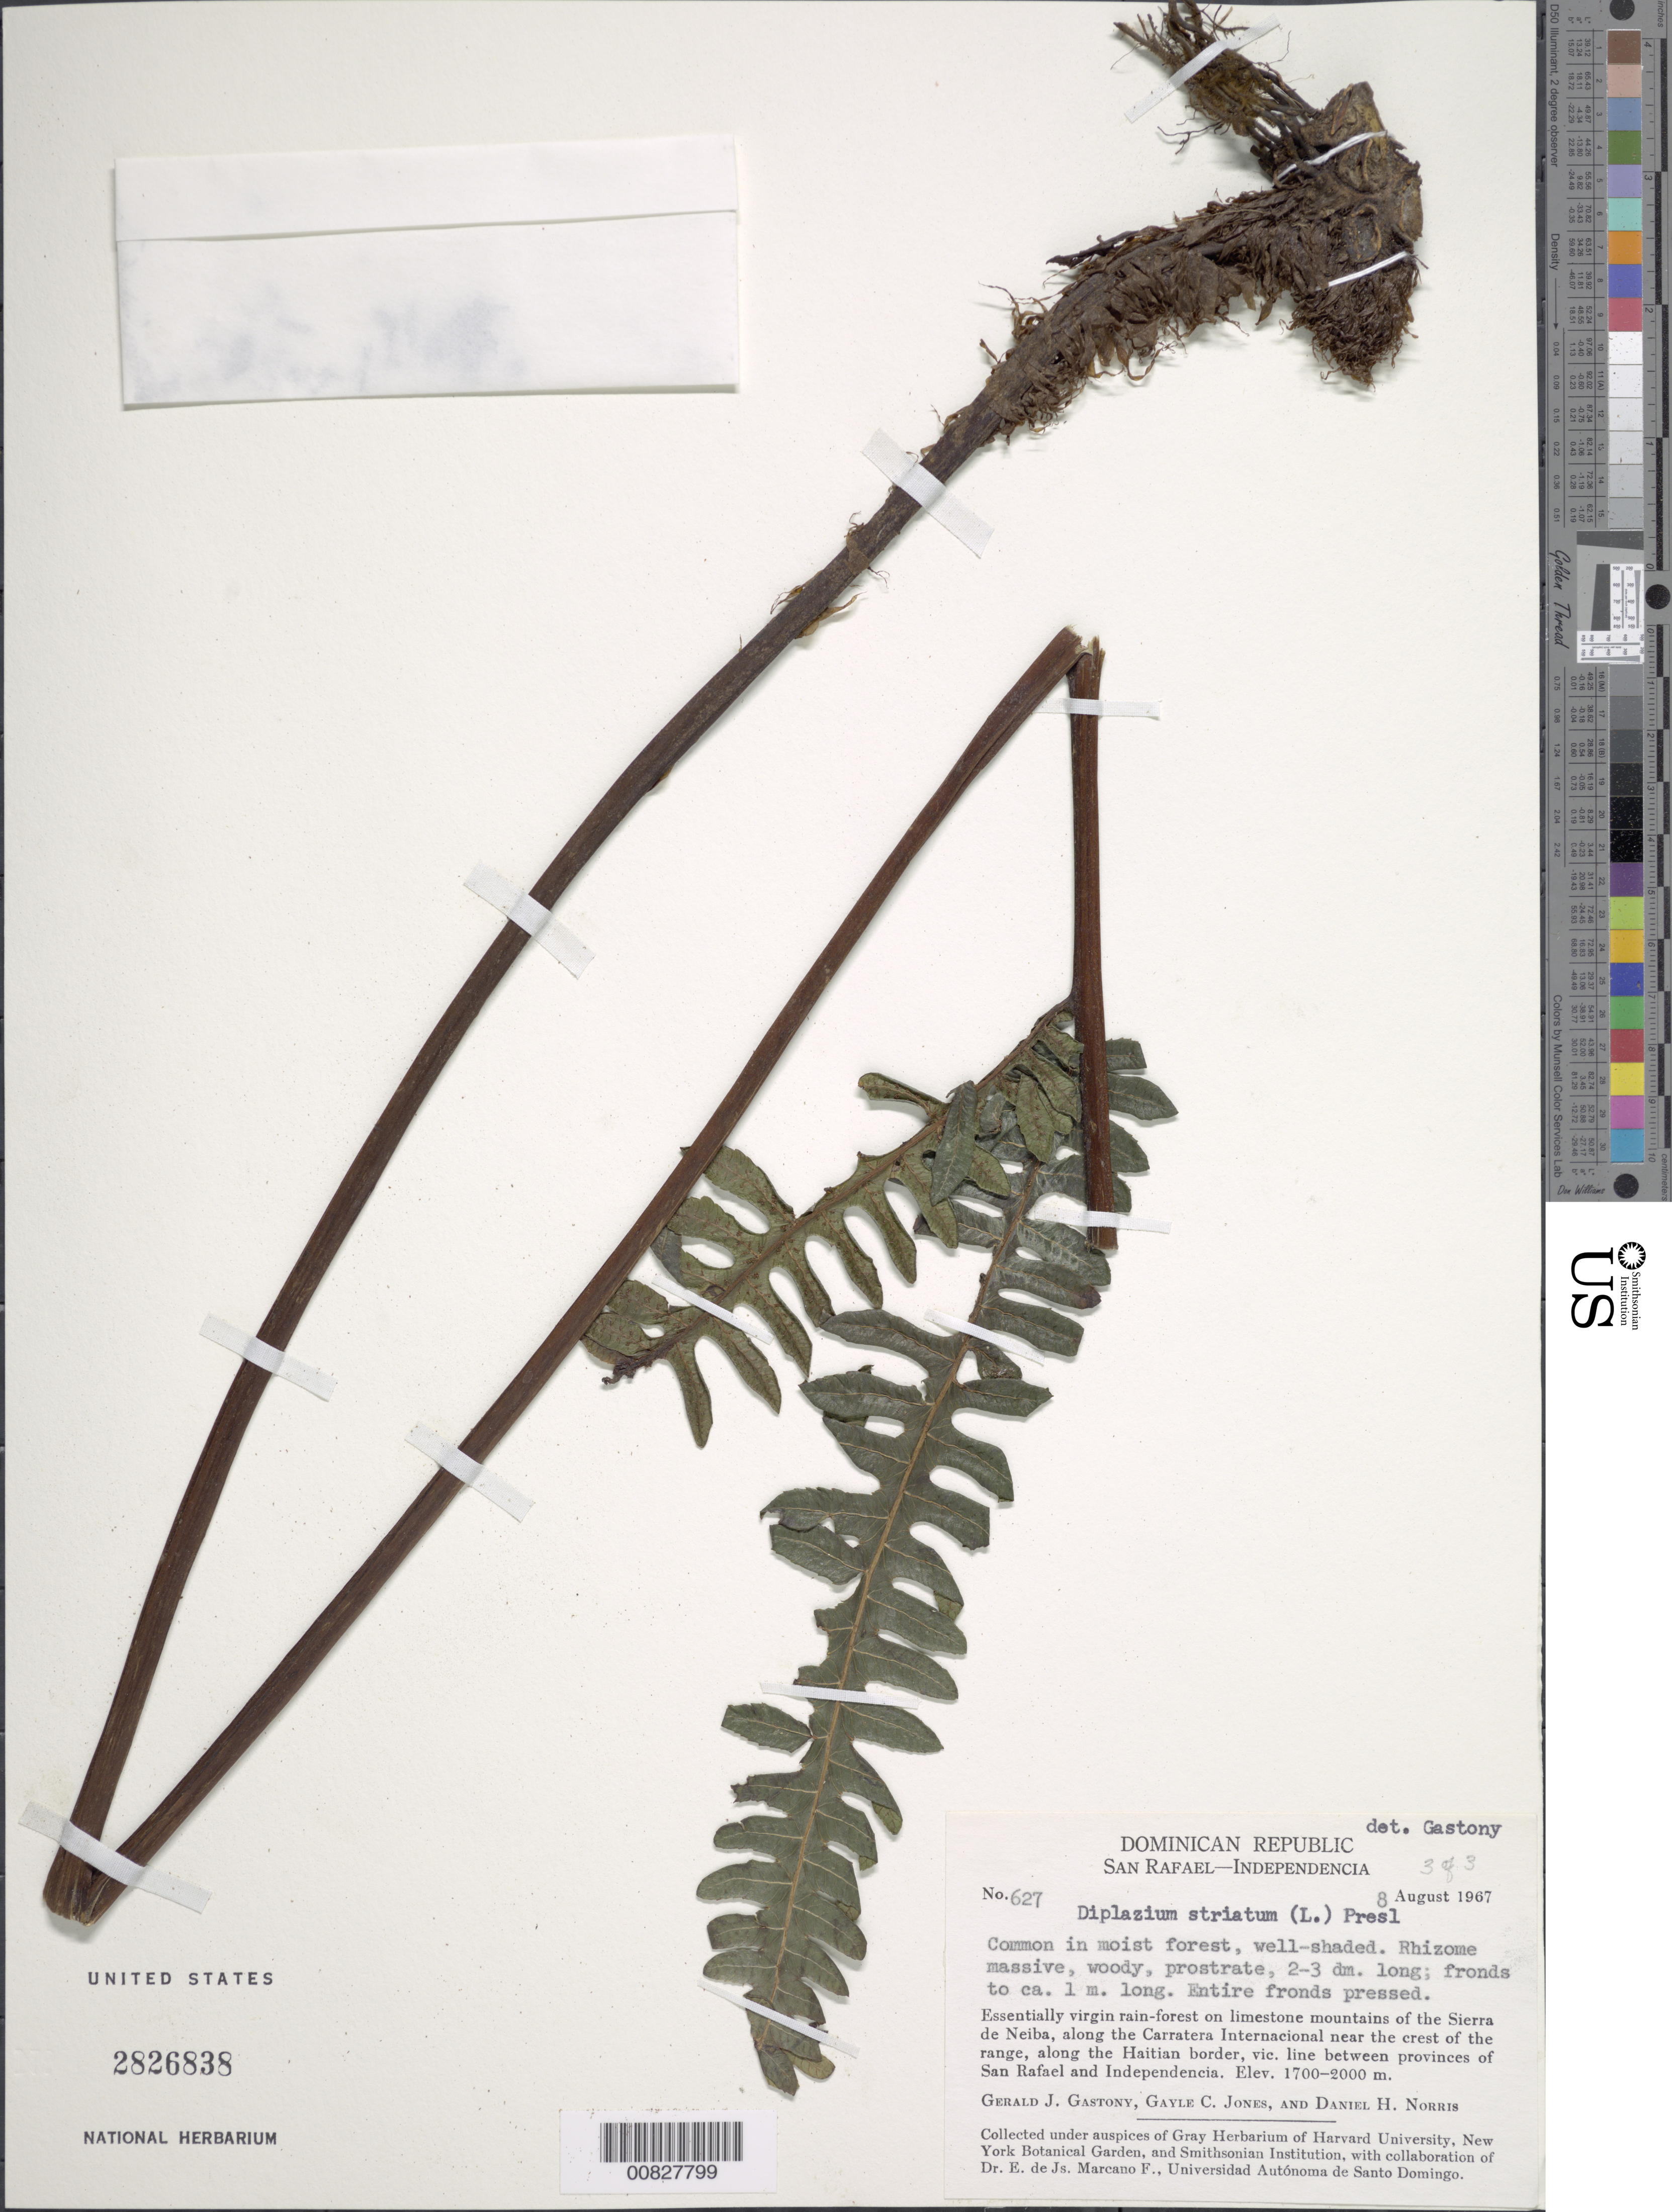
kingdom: Plantae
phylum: Tracheophyta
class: Polypodiopsida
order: Polypodiales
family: Athyriaceae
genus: Diplazium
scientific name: Diplazium lindbergii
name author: (Mett.) Christ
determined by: Sánchez, C.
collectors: G. Gastony, G. C. Jones & D. H. Norris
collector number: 627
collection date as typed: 08 Aug 1967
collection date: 1967-08-08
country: Dominican Republic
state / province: Independencia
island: Hispaniola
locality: San Rafael-Independencia, Sierra de Neiba, Carretera Internacional, along Haitian border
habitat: Essentially virgin rainforest on limestone mountains; moist forest, well-shaded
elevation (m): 1700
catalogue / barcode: US 2826838